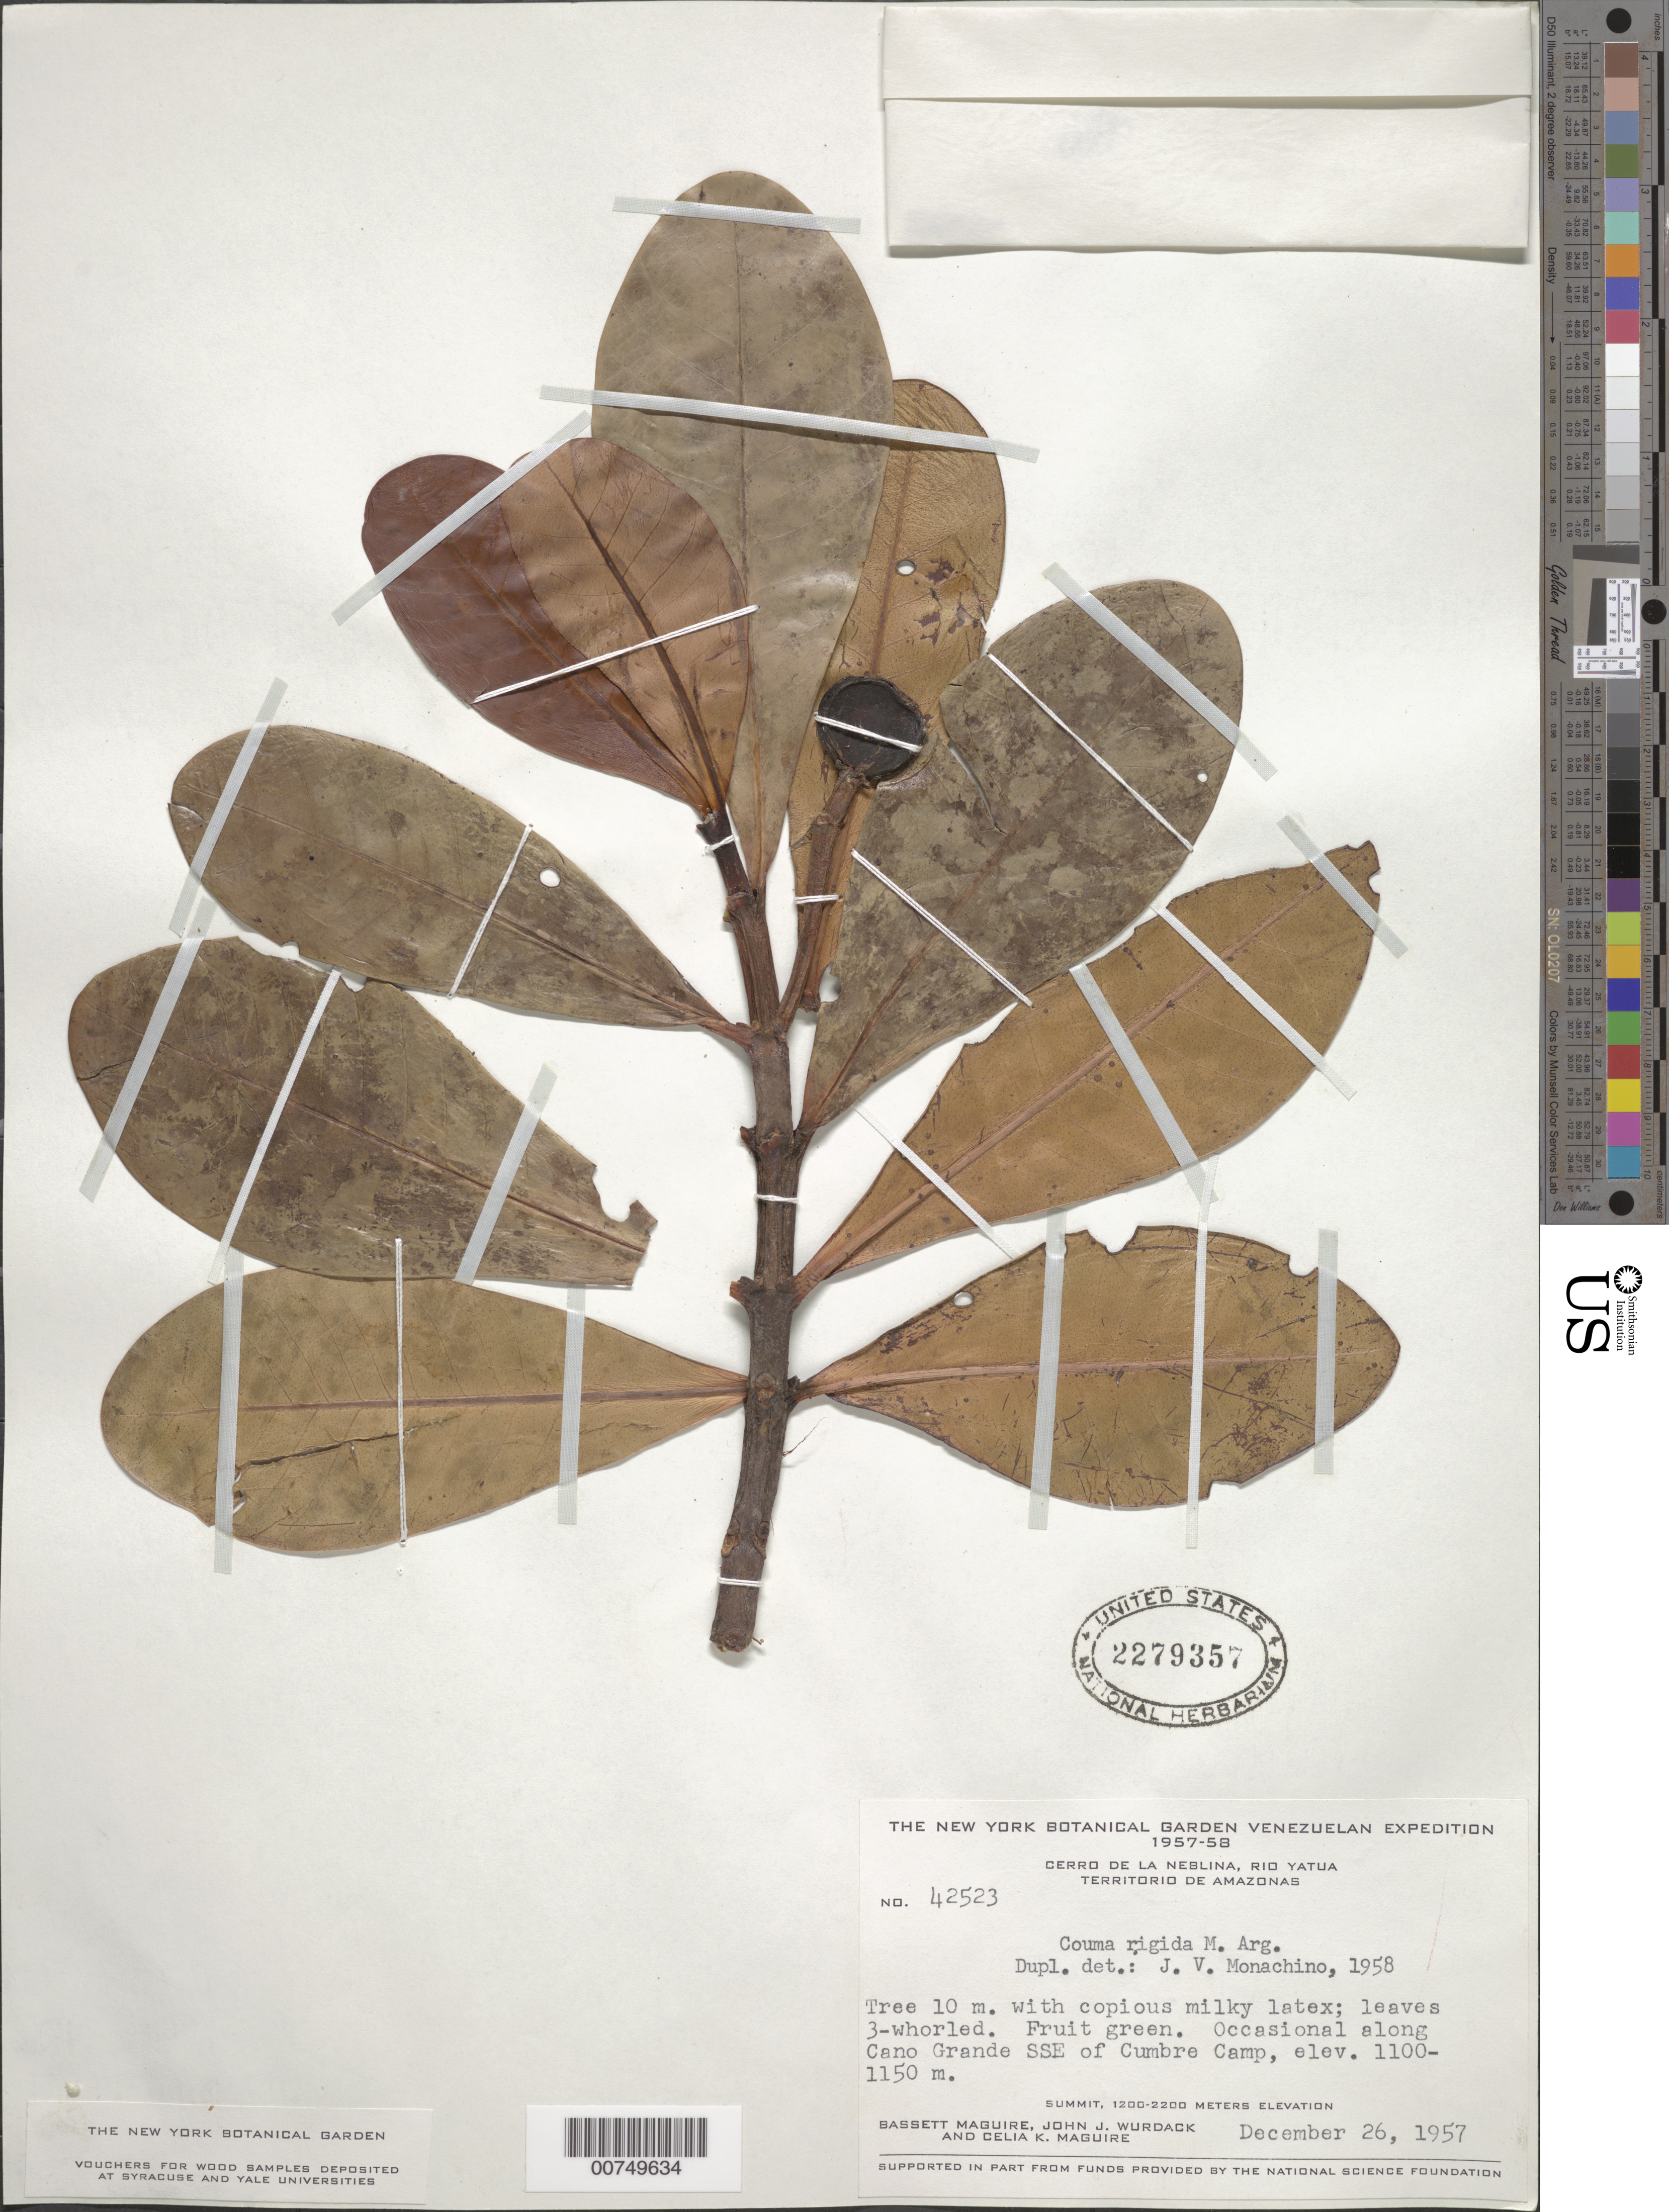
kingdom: Plantae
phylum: Tracheophyta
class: Magnoliopsida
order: Gentianales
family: Apocynaceae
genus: Couma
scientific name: Couma rigida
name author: Müll. Arg.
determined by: Monachino, J. V.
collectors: B. Maguire, J. J. Wurdack & C. K. Maguire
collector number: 42523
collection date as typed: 26-Dec-57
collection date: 1957-12-26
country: Venezuela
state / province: Amazonas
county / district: Río Negro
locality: Cerro de la Neblina, Río Yatua, Caño Grande, SSE of Cumbre Camp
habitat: Along Caño Grande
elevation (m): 1100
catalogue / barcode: US 2279357